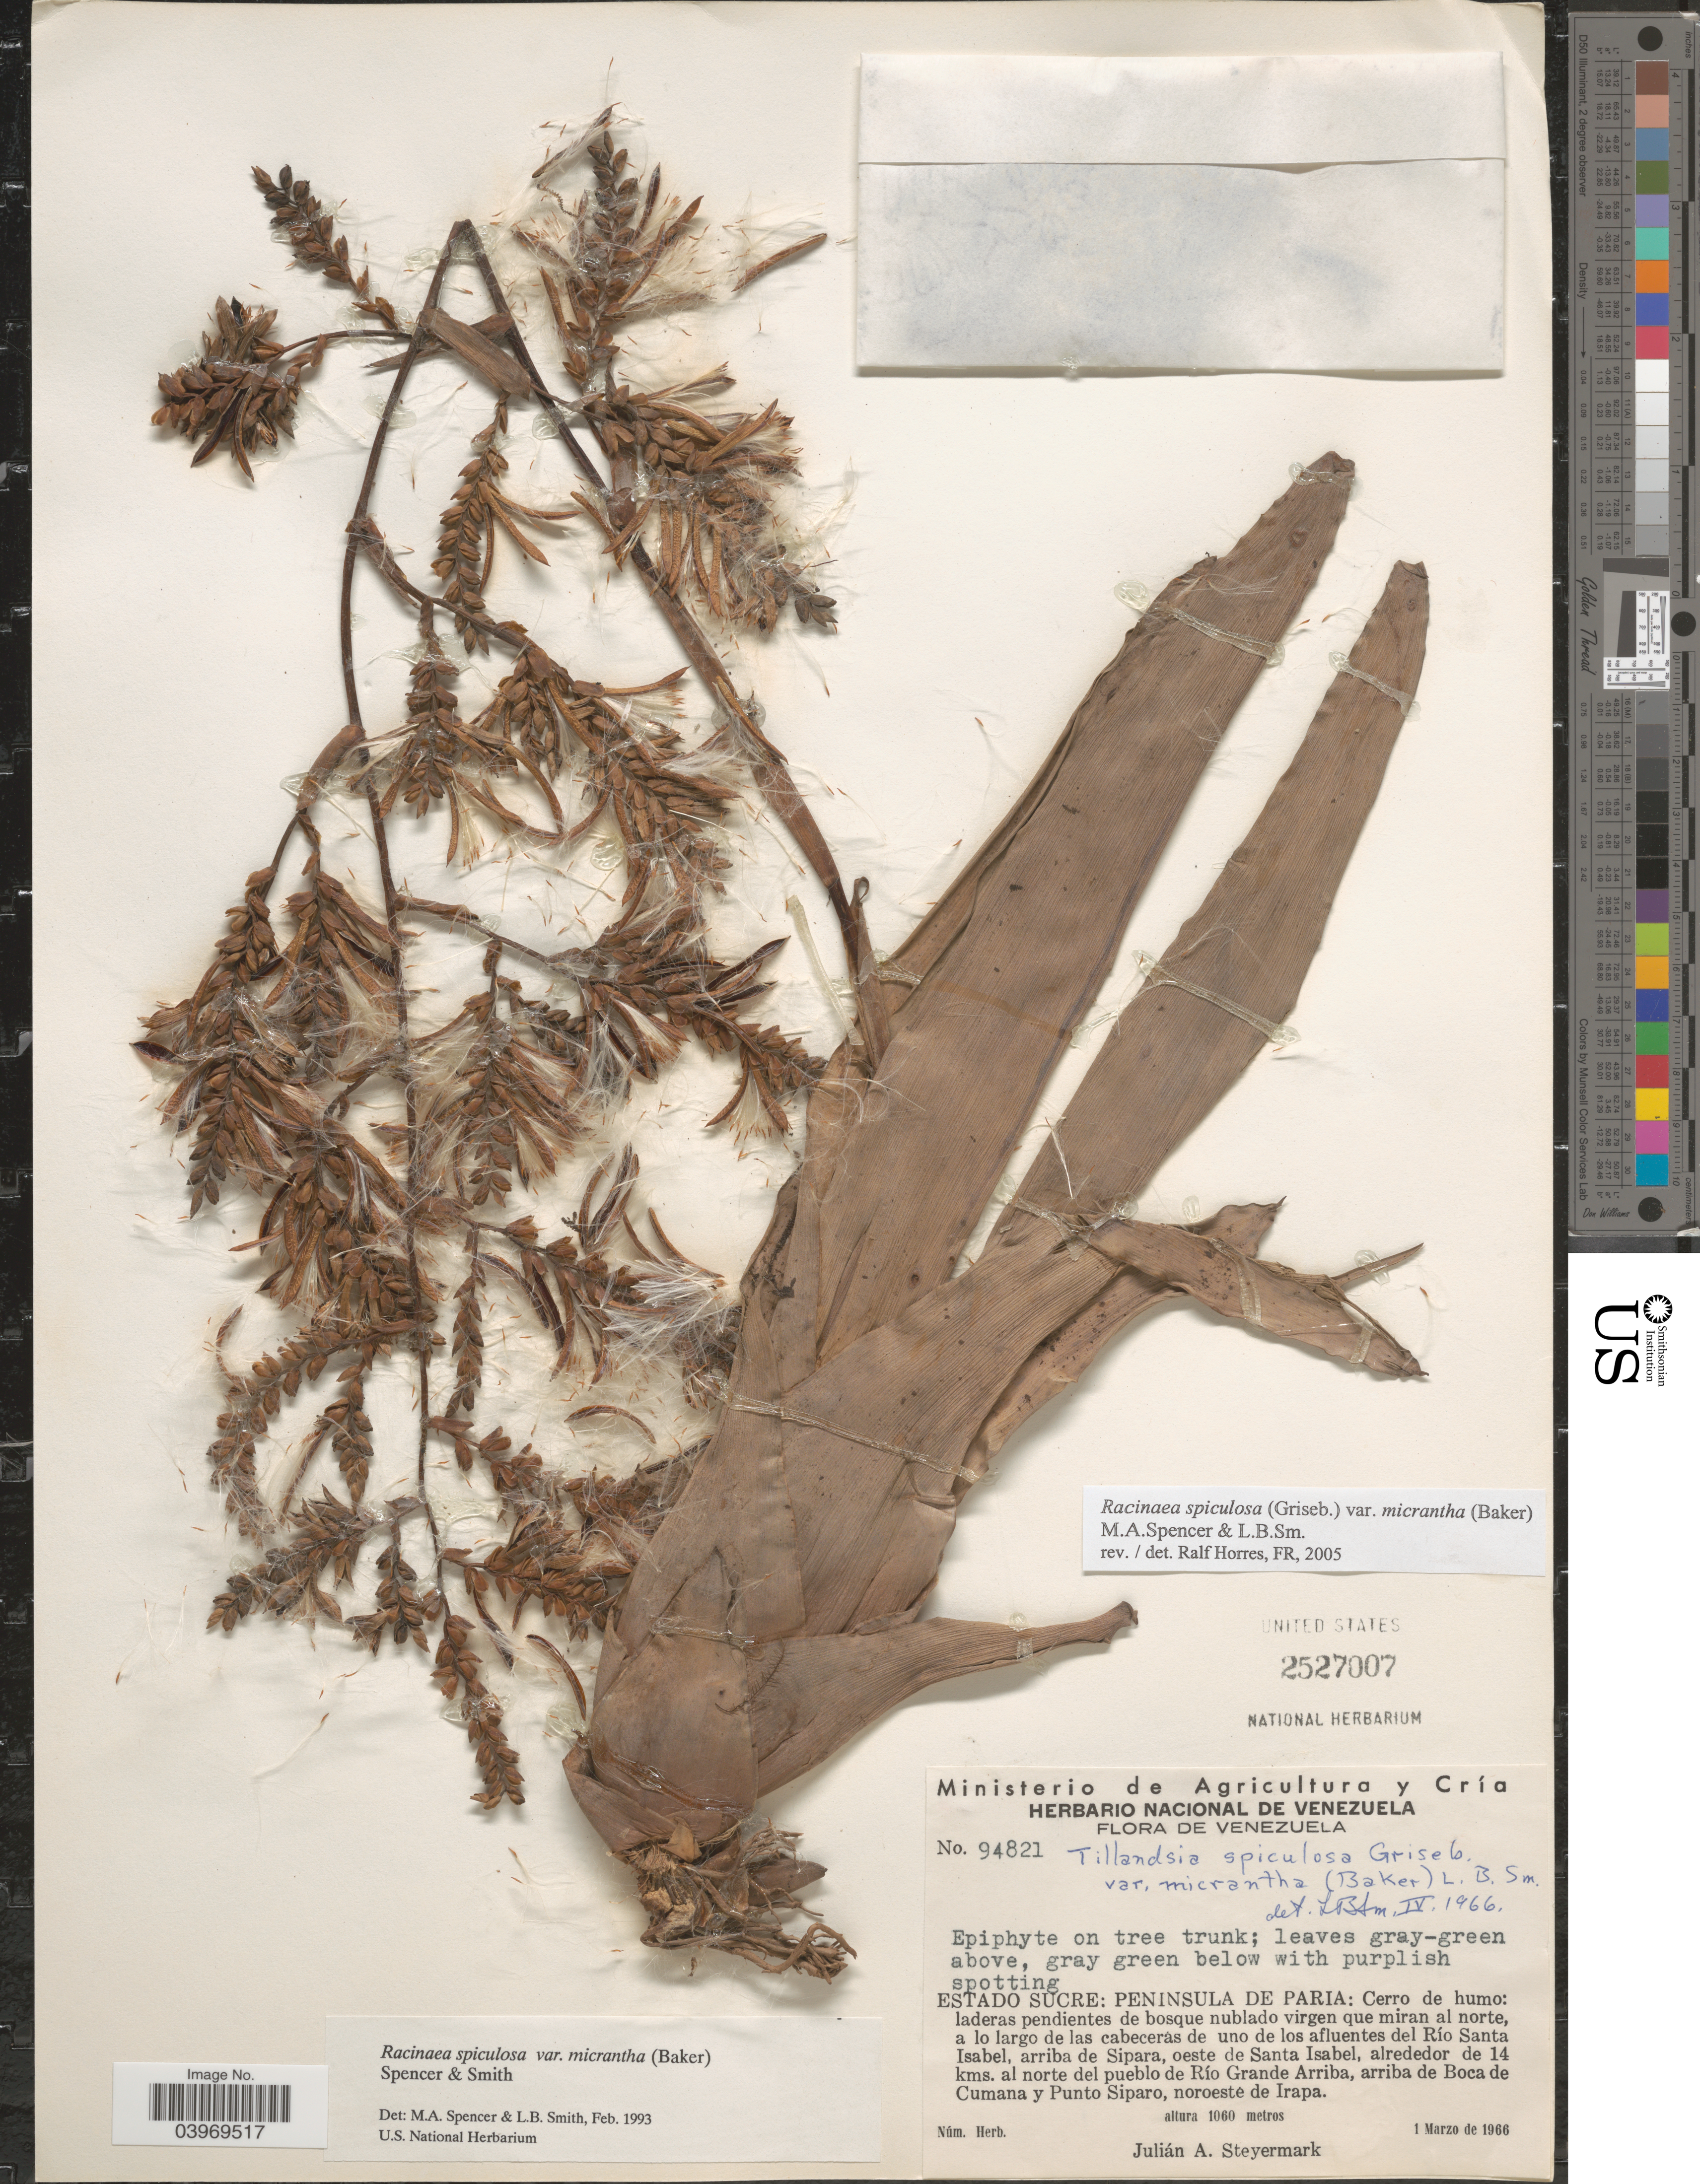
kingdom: Plantae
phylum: Tracheophyta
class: Liliopsida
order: Poales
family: Bromeliaceae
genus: Racinaea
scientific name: Racinaea spiculosa var. micrantha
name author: (Baker) M.A. Spencer & L.B. Sm.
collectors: J. Steyermark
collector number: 94821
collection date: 1966-03-01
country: Venezuela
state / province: Sucre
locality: Peninsula de Paria: Cerro de humo: laderas pendientes de bosque nublado virgen que miran al norte, a lo largo de las cabecerás de uno de los afluentes del Río Santa Isabel, arriba de Sipara, oeste de Santa Isabel, alrededor de 14 kms. al norte del pueblo de Río Grande Arriba, arriba de Boca de Cumana y Punto Siparo, noroeste de Irapa.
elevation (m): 1060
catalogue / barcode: US 2527007